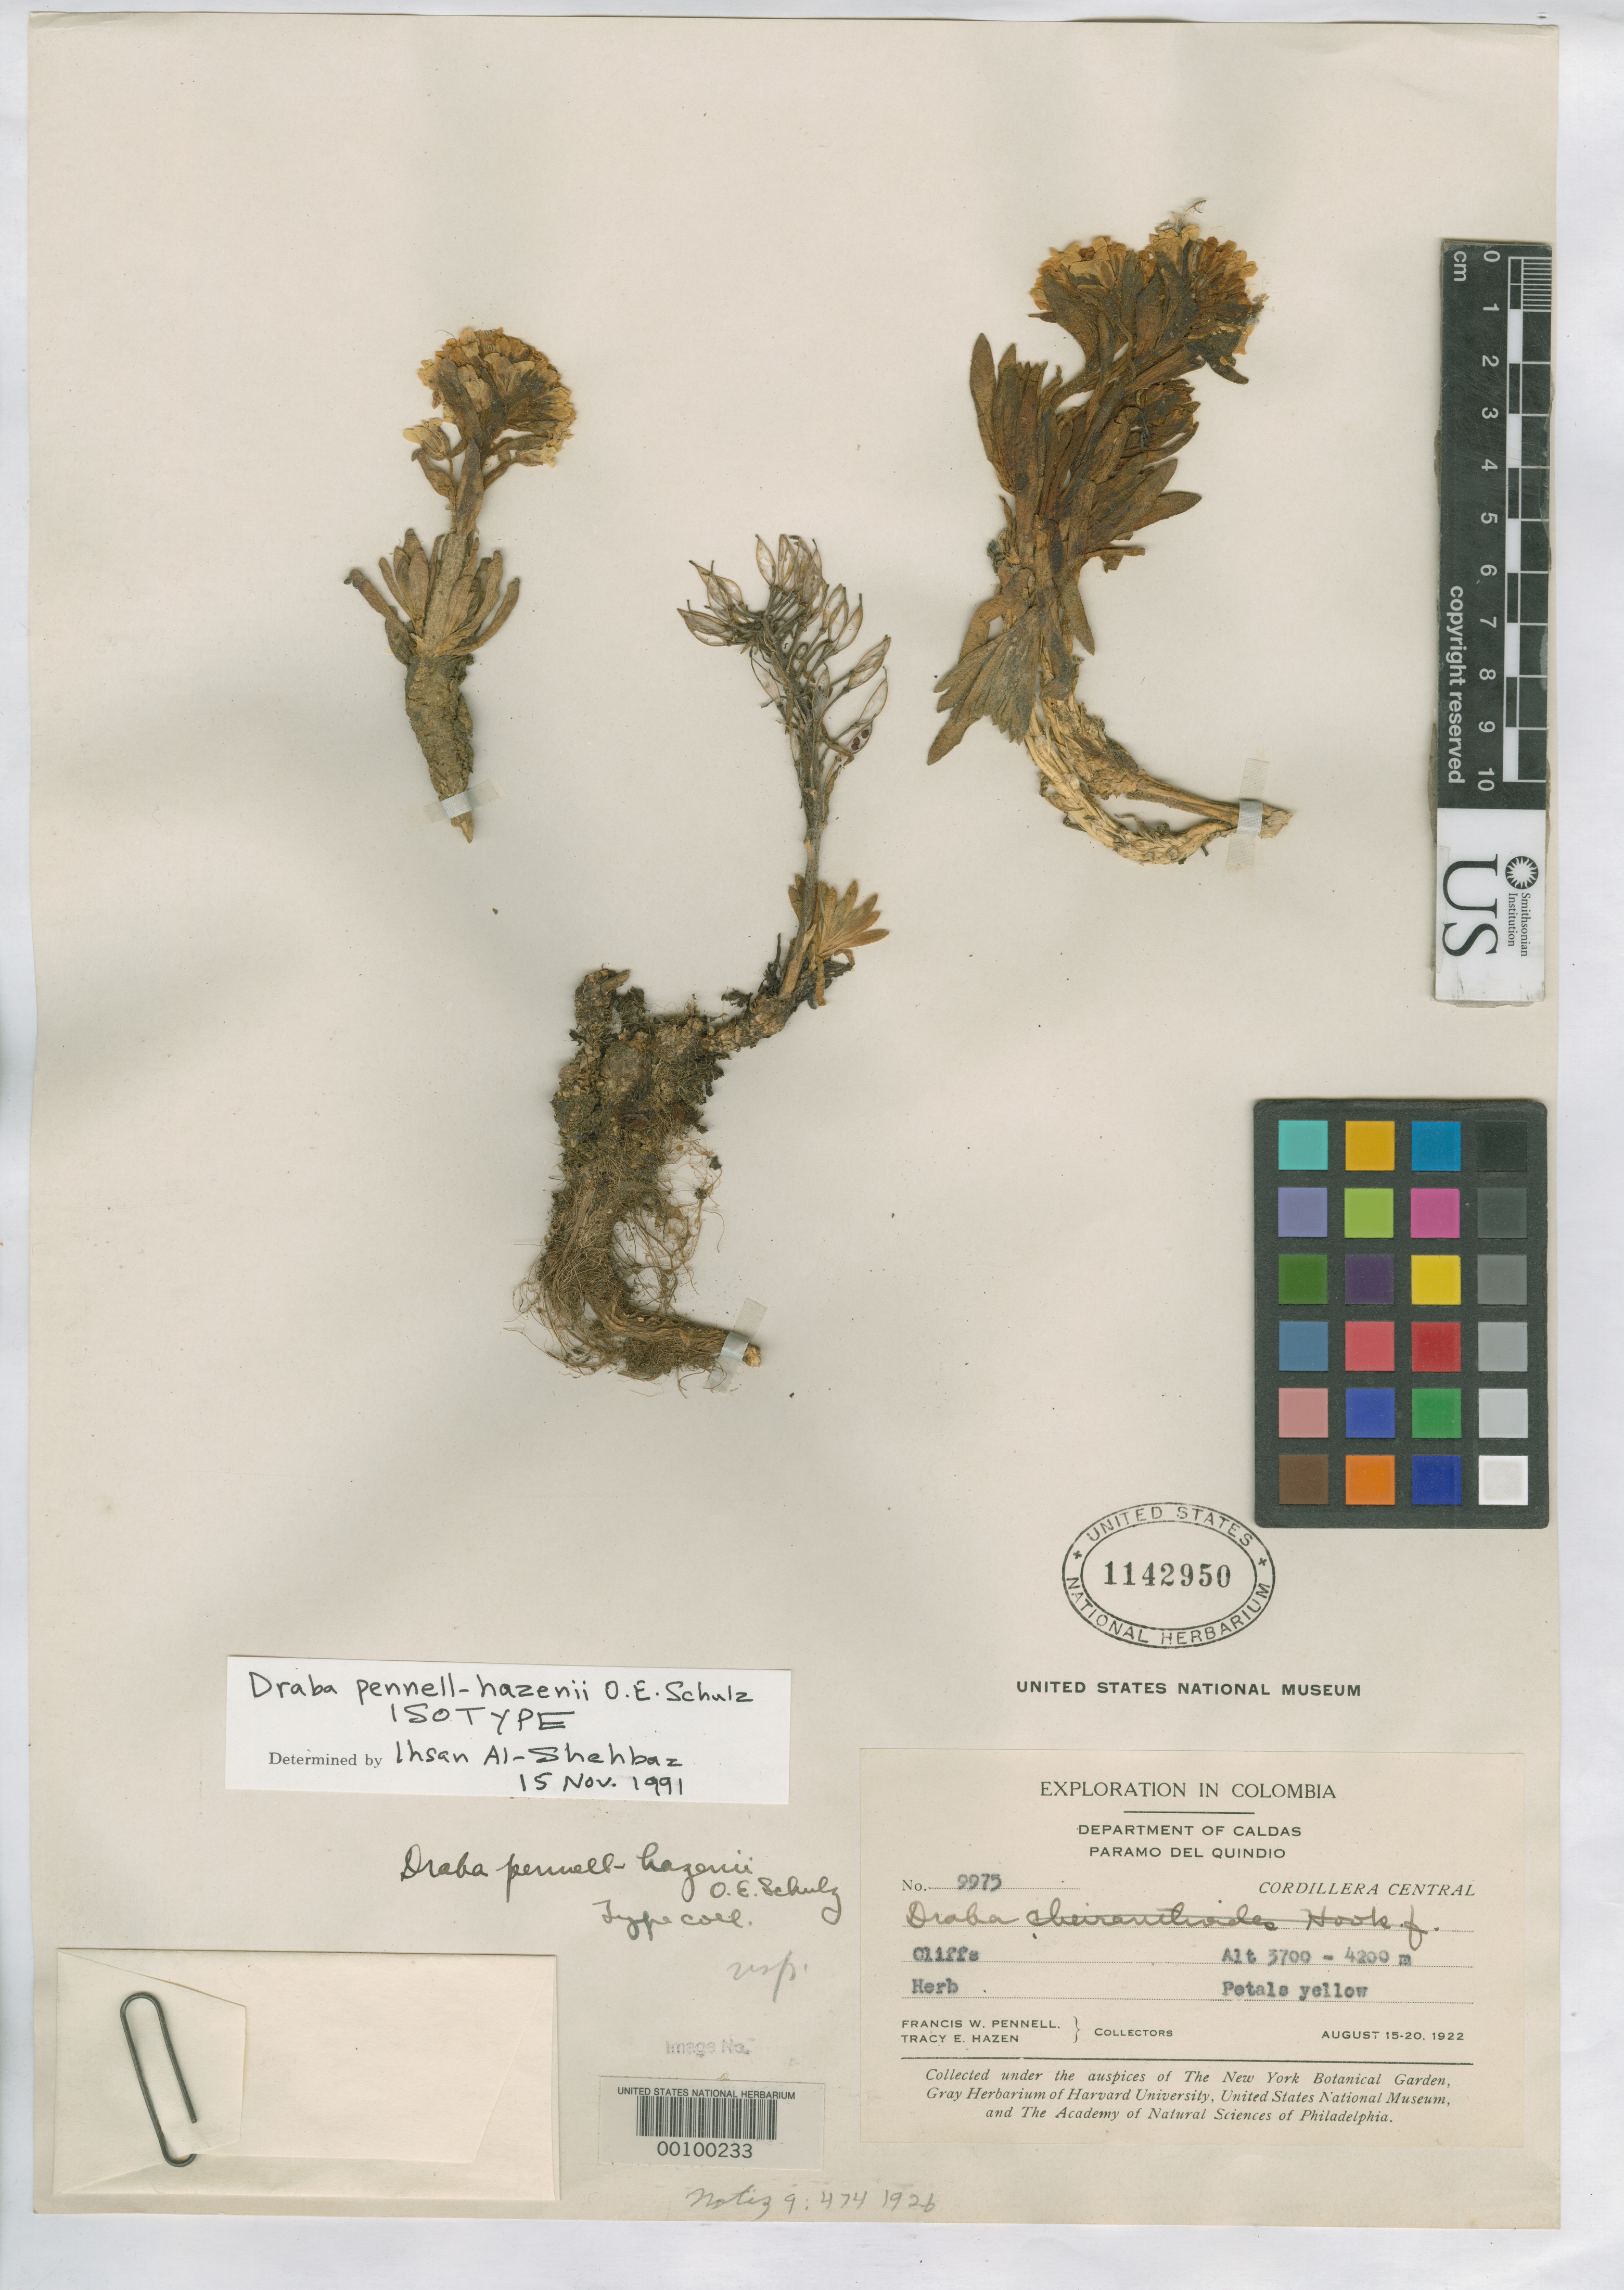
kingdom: Plantae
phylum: Tracheophyta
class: Magnoliopsida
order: Brassicales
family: Brassicaceae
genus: Draba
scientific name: Draba pennell-hazenii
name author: O.E. Schulz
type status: Isotype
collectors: F. W. Pennell & T. E. Hazen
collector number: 9975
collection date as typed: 15 Aug 1922 to 20 Aug 1922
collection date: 1922-08-15/1922-08-20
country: Colombia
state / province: Caldas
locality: Paramo del Quindo, Cordillera Central.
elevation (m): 3700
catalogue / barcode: US 1142950